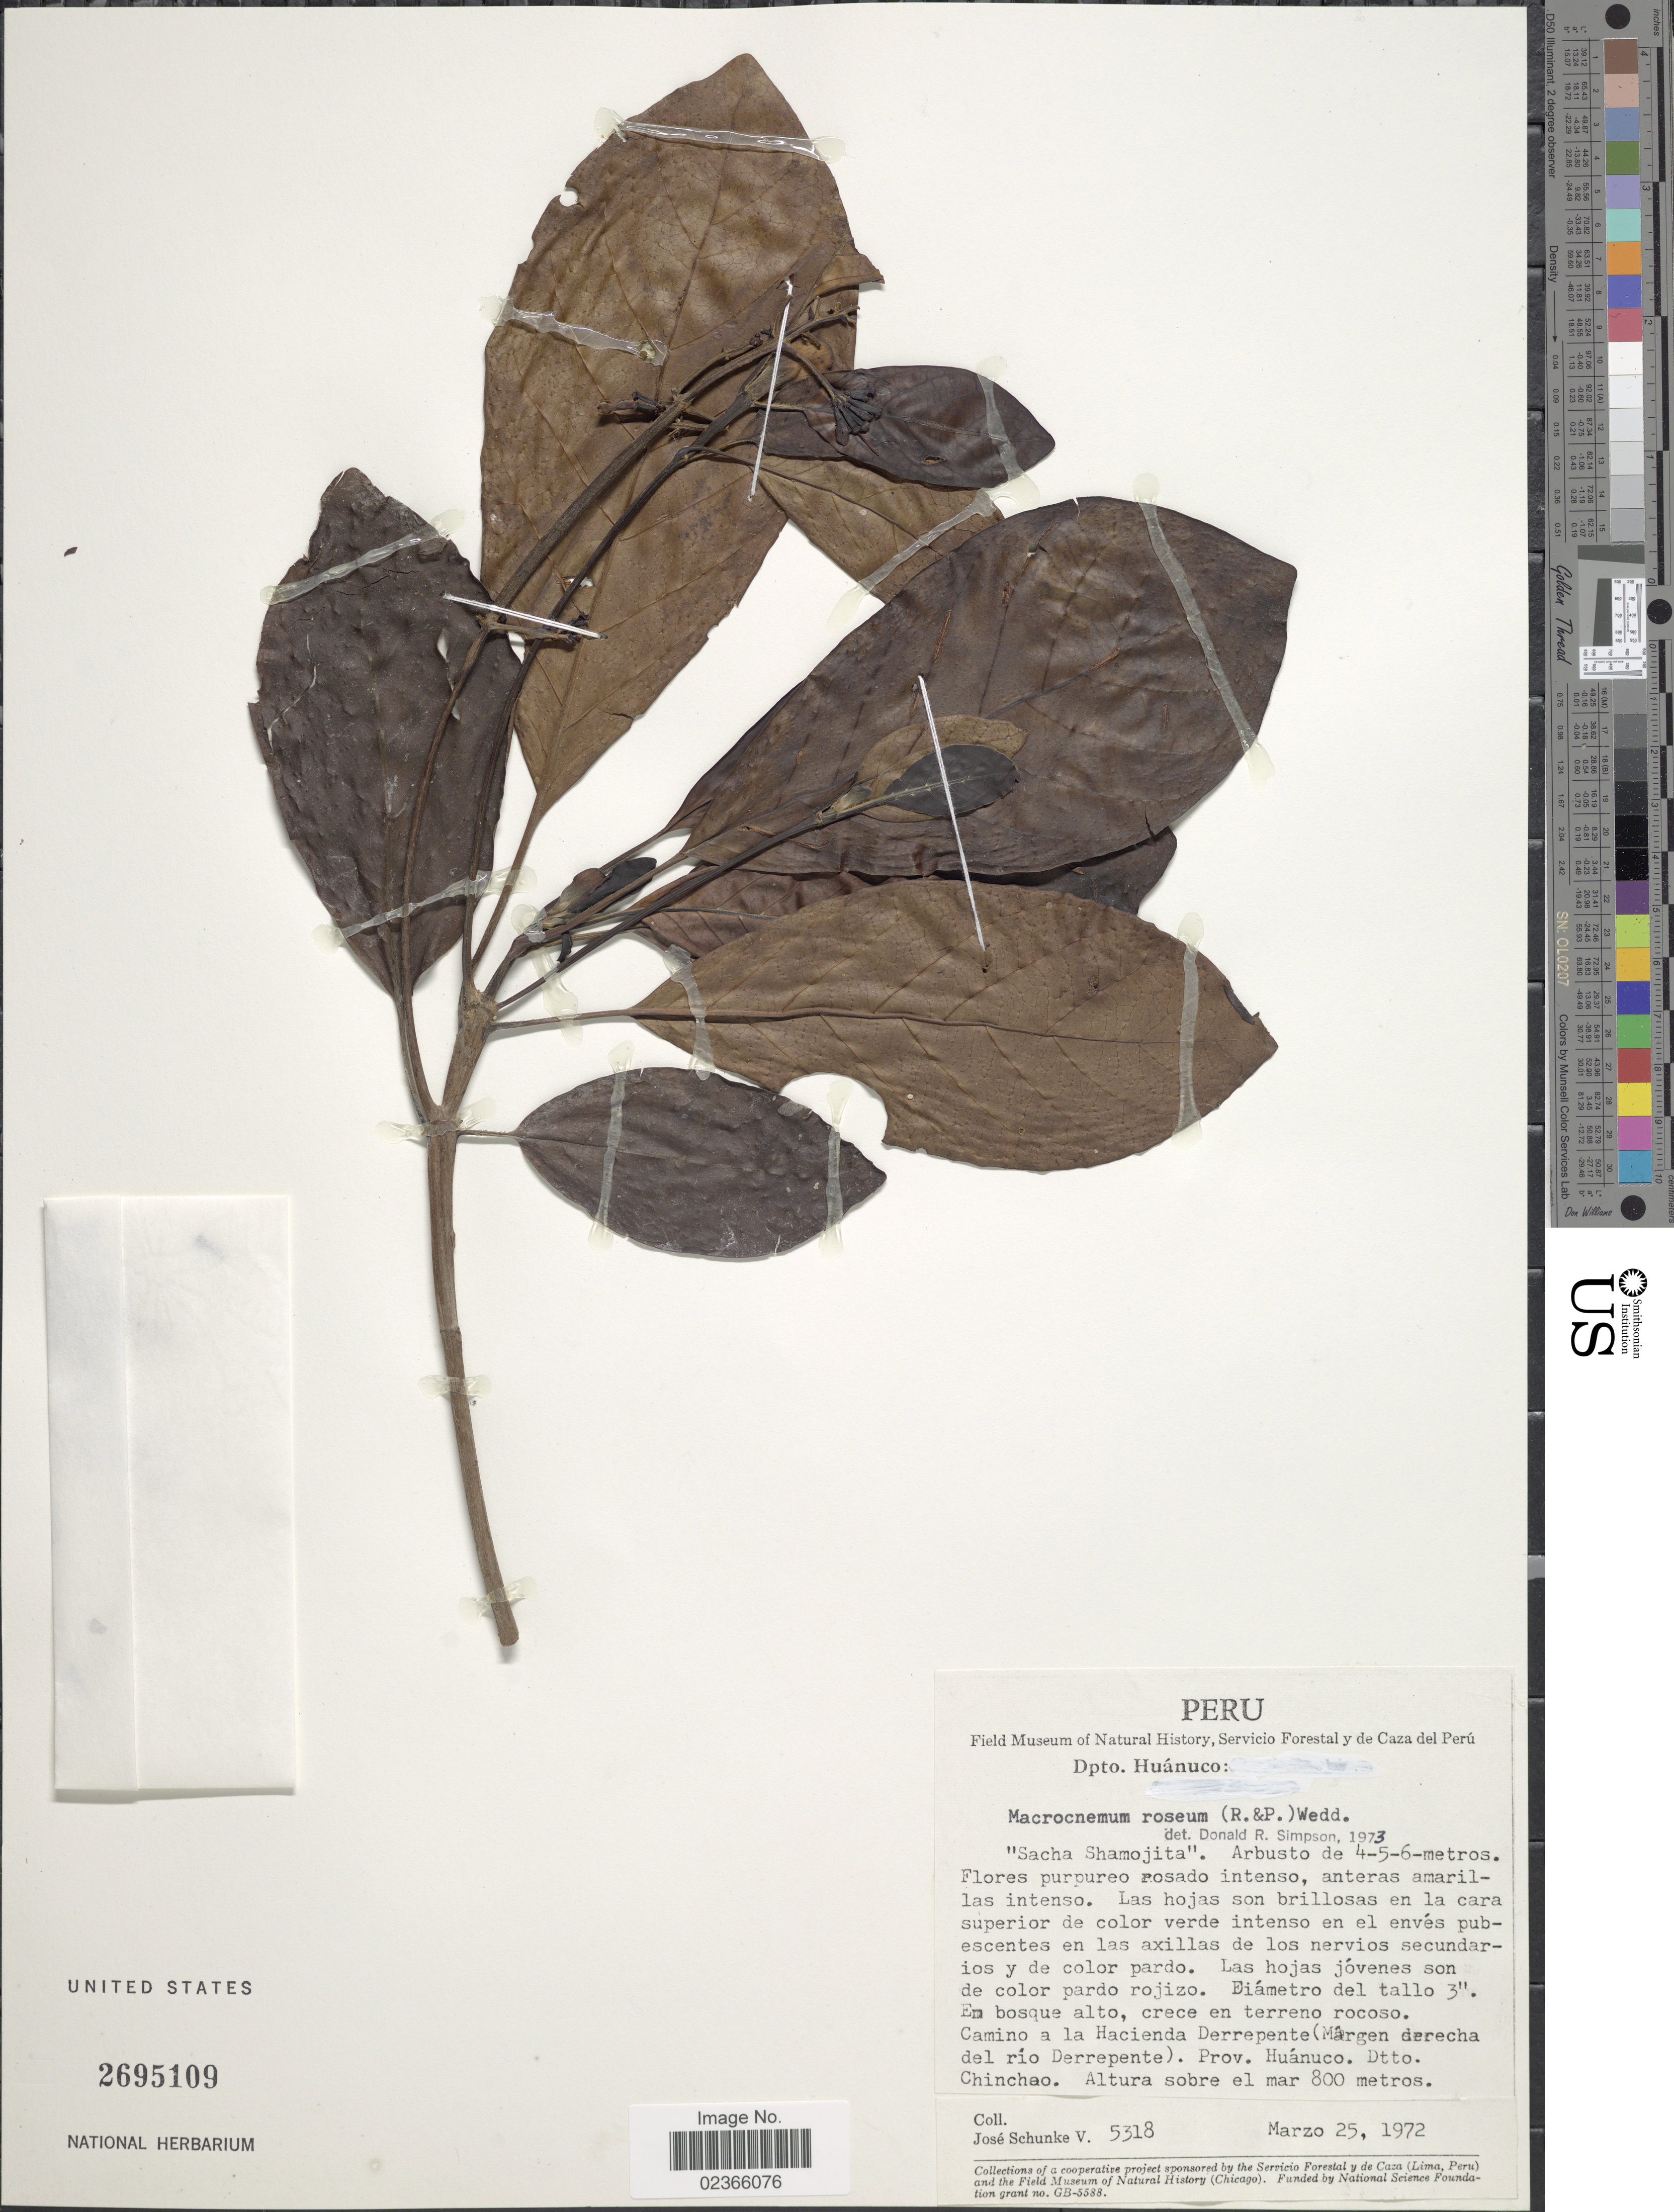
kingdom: Plantae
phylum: Tracheophyta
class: Magnoliopsida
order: Gentianales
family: Rubiaceae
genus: Macrocnemum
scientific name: Macrocnemum roseum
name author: (Ruiz & Pav.) Wedd.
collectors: J. Schunke Vigo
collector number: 5318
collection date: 1972-03-25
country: Peru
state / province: Huánuco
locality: Dpto. Huanuco. Camino a la Hacienda Derrepente (Margen derecha del rio Derrepente). Prov. Huanuco. Dtto. Chinchao.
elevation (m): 800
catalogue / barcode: US 2695109